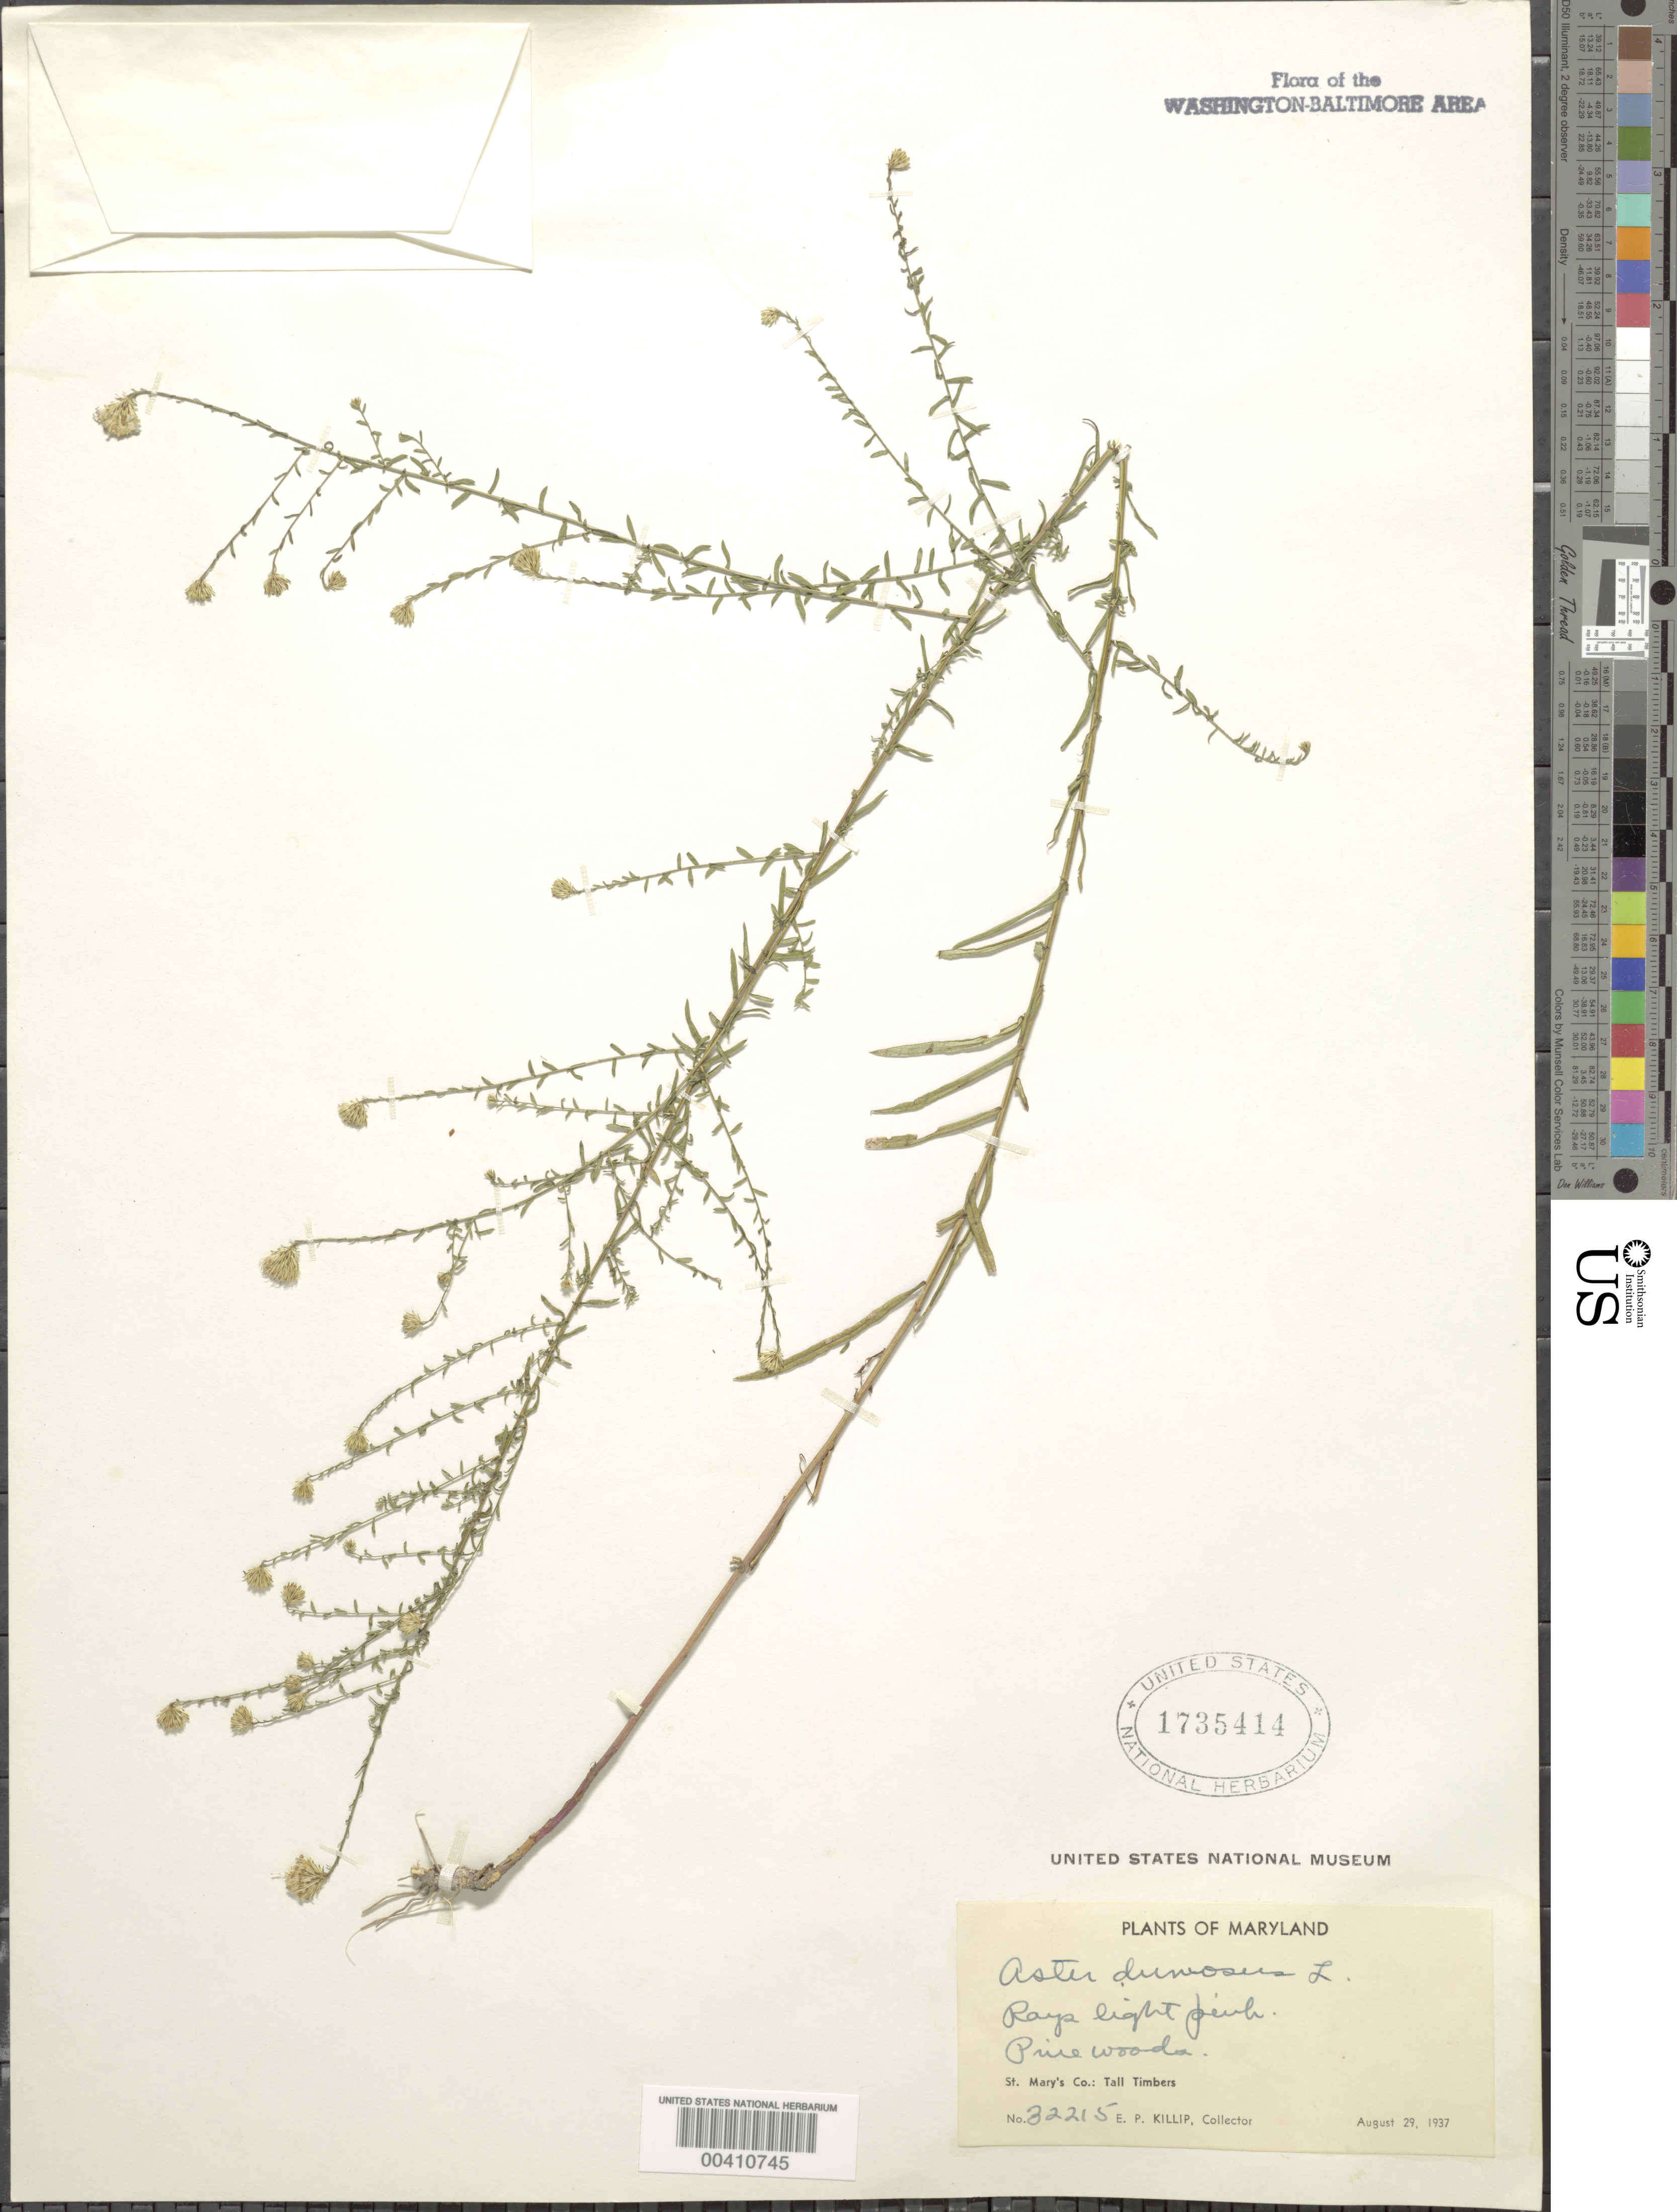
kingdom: Plantae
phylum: Tracheophyta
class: Magnoliopsida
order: Asterales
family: Asteraceae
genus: Symphyotrichum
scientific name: Symphyotrichum dumosum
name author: (L.) G.L. Nesom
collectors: E. P. Killip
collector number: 32215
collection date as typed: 29 Aug 1937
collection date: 1937-08-29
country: United States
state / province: Maryland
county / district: St. Mary's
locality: Tall Timbers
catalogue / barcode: US 1735414